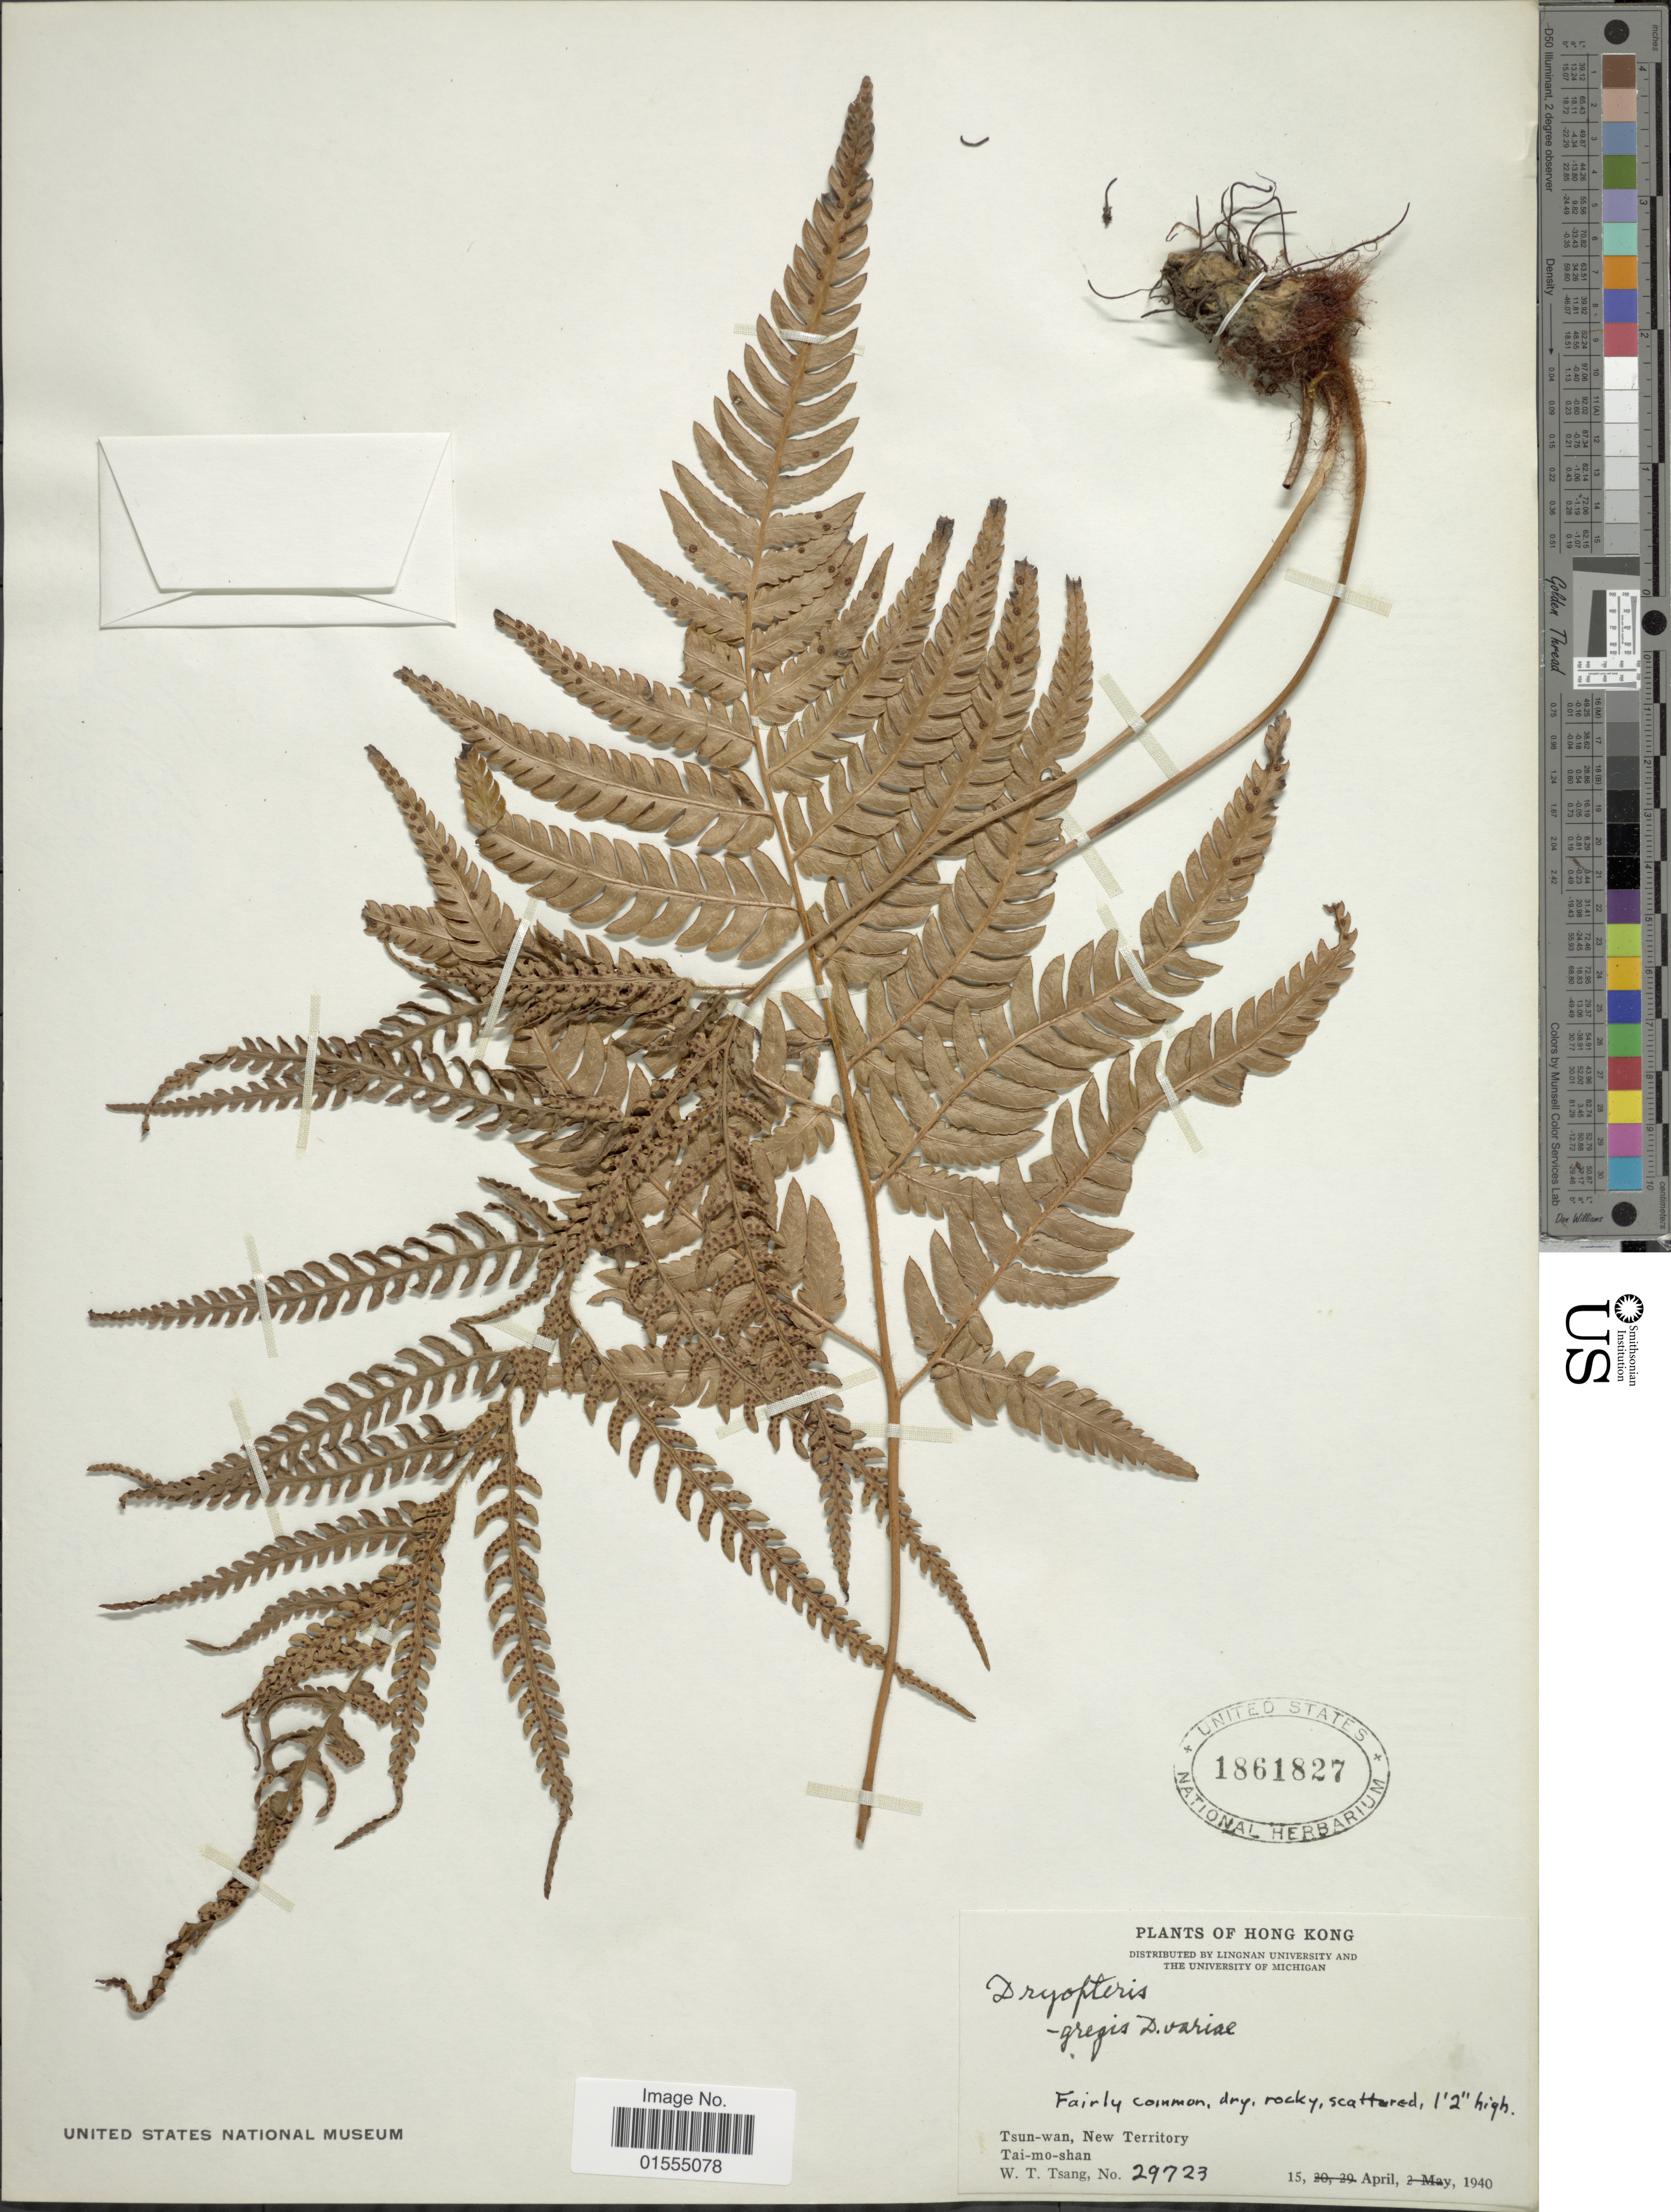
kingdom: Plantae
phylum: Tracheophyta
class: Polypodiopsida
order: Polypodiales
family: Dryopteridaceae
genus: Dryopteris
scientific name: Dryopteris varia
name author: (L.) Kuntze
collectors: W. T. Tsang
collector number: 29723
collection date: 1940-04-15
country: China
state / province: Hong Kong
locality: Hong Kong, Tsun-wan, New Territory, Tai-mo-shan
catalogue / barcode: US 1861827